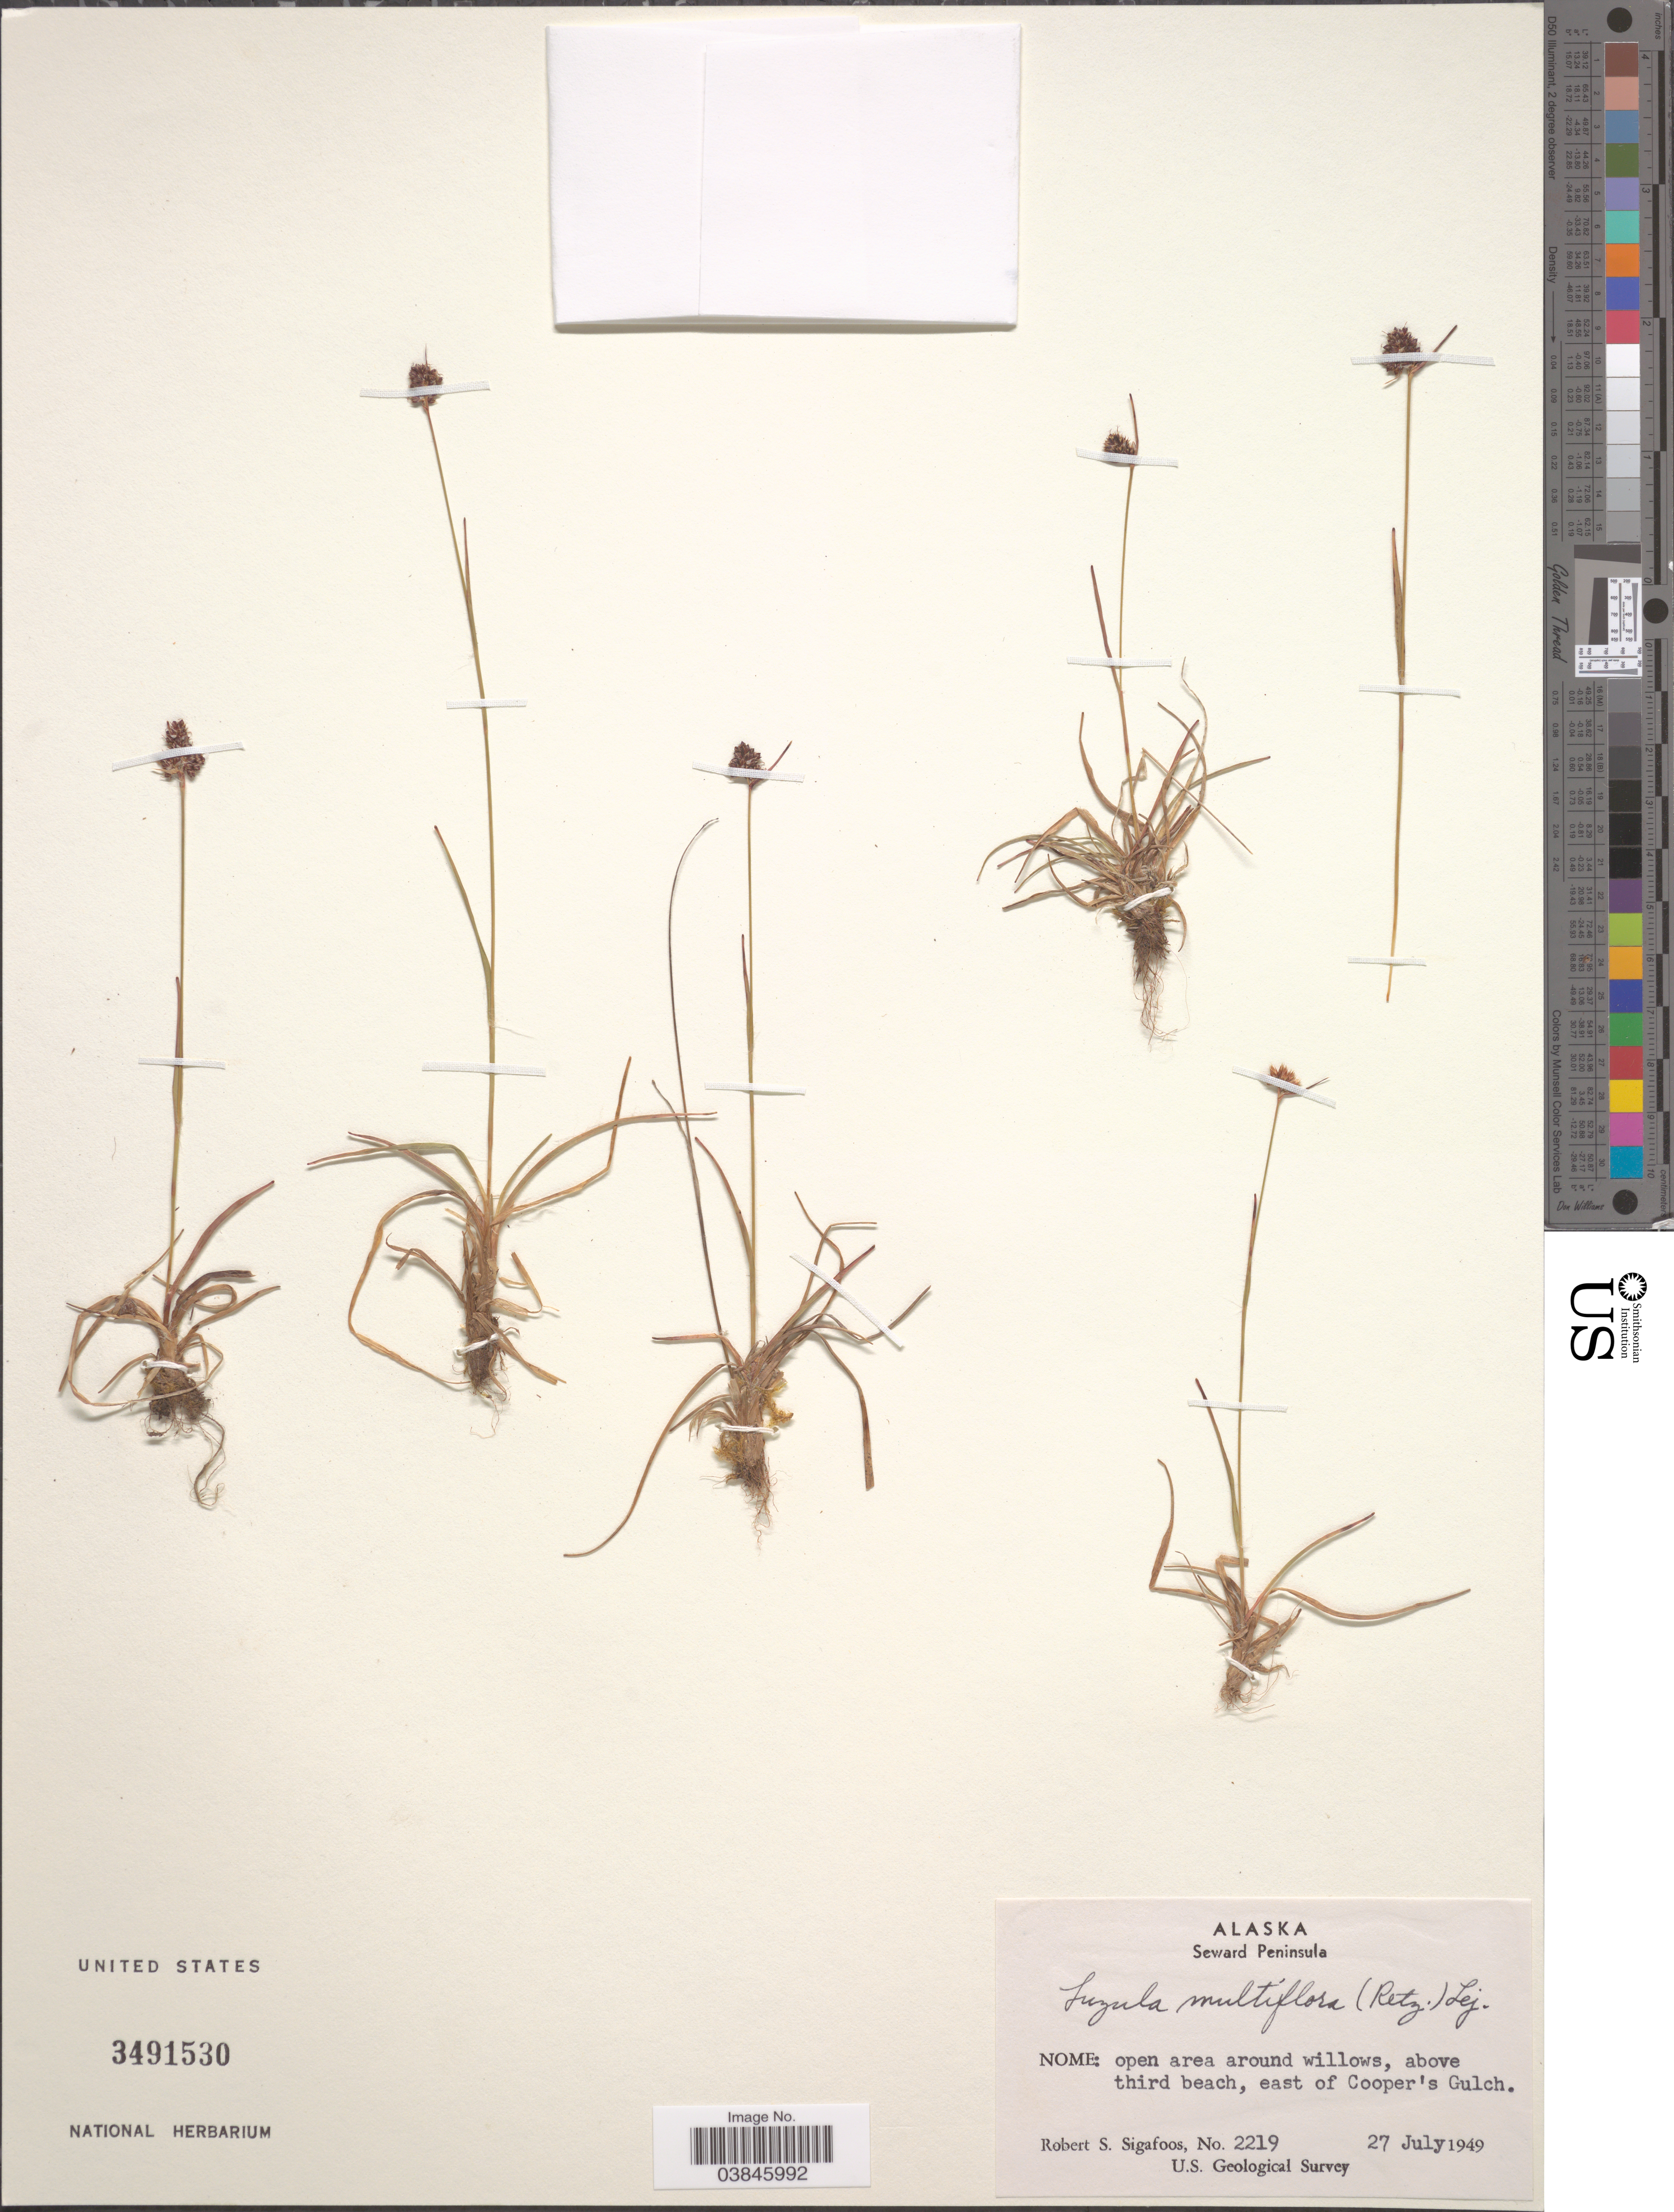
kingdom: Plantae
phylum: Tracheophyta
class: Liliopsida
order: Poales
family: Juncaceae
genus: Luzula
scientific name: Luzula multiflora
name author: (Ehrh.) Lej.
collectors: R. Sigafoos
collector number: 2219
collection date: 1949-07-27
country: United States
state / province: Alaska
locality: Seward Peninsula. Nome: open area around willows, above third beach, east of Cooper's Gulch.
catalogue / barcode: US 3491530